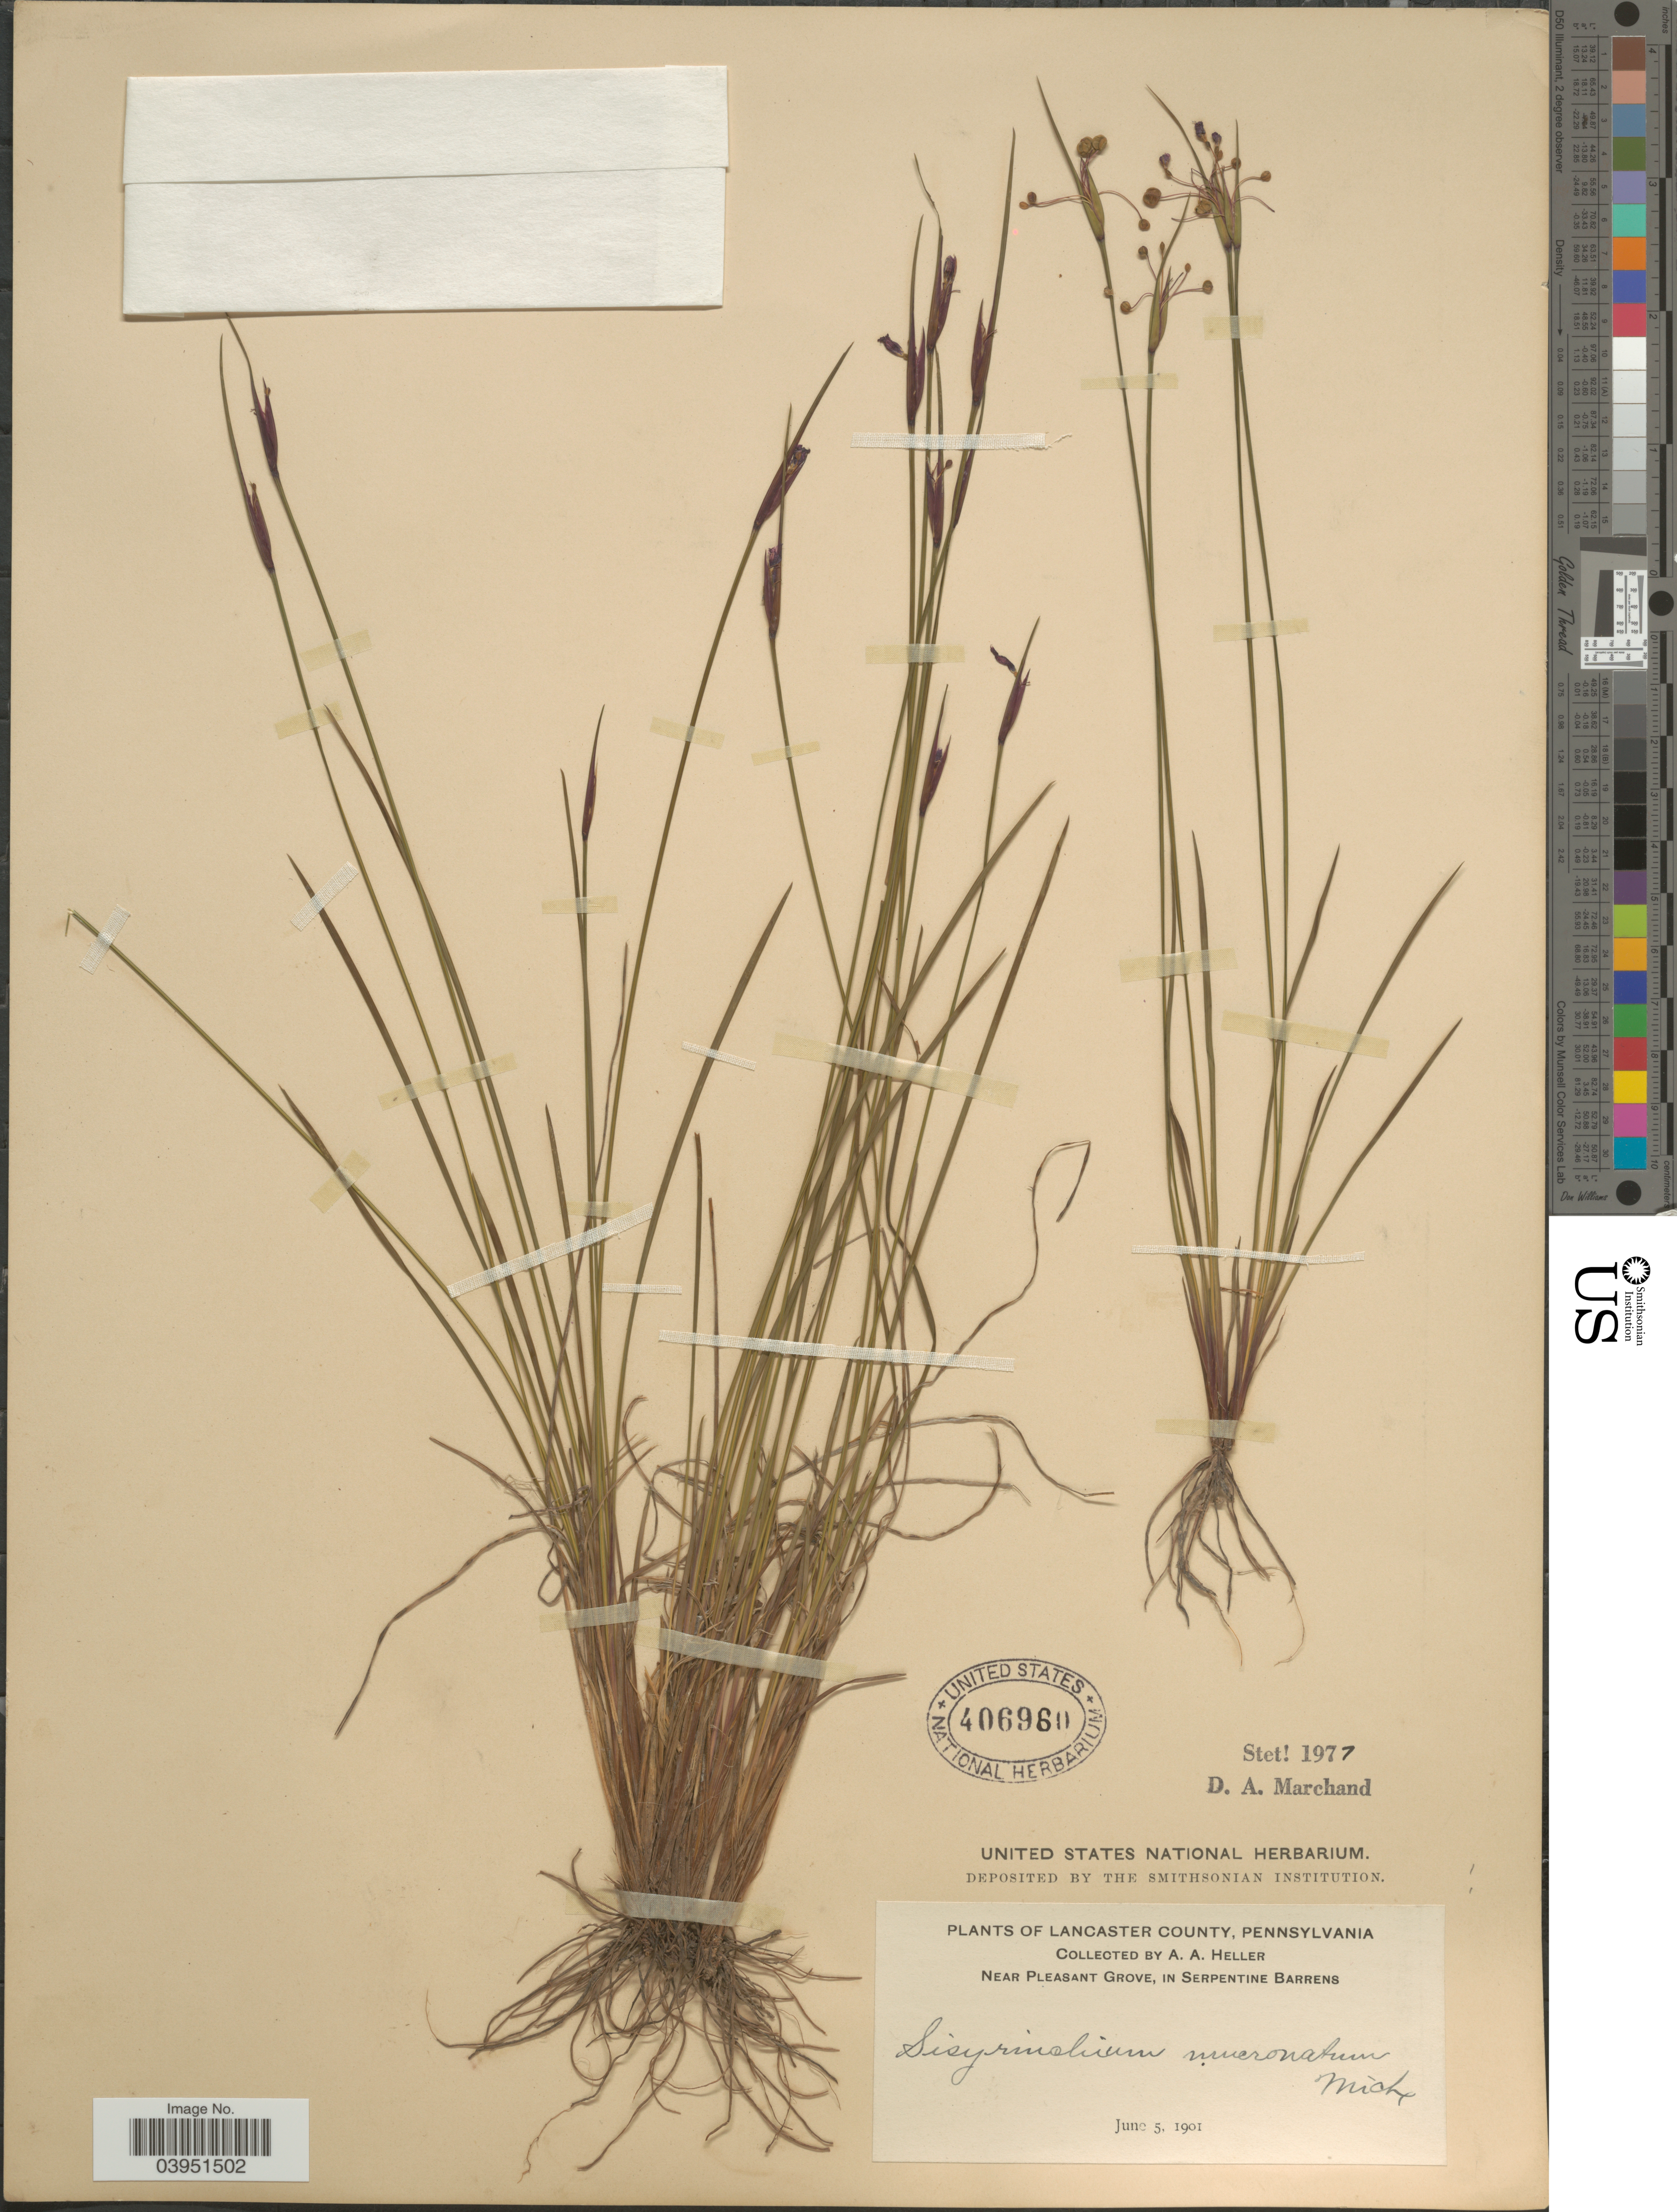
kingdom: Plantae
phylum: Tracheophyta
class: Liliopsida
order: Asparagales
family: Iridaceae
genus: Sisyrinchium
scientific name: Sisyrinchium mucronatum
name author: Michx.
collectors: A. A. Heller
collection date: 1901-06-05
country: United States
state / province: Pennsylvania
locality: Lancaster County. Near Pleasant Grove, in serpentine barrens.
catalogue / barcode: US 406960